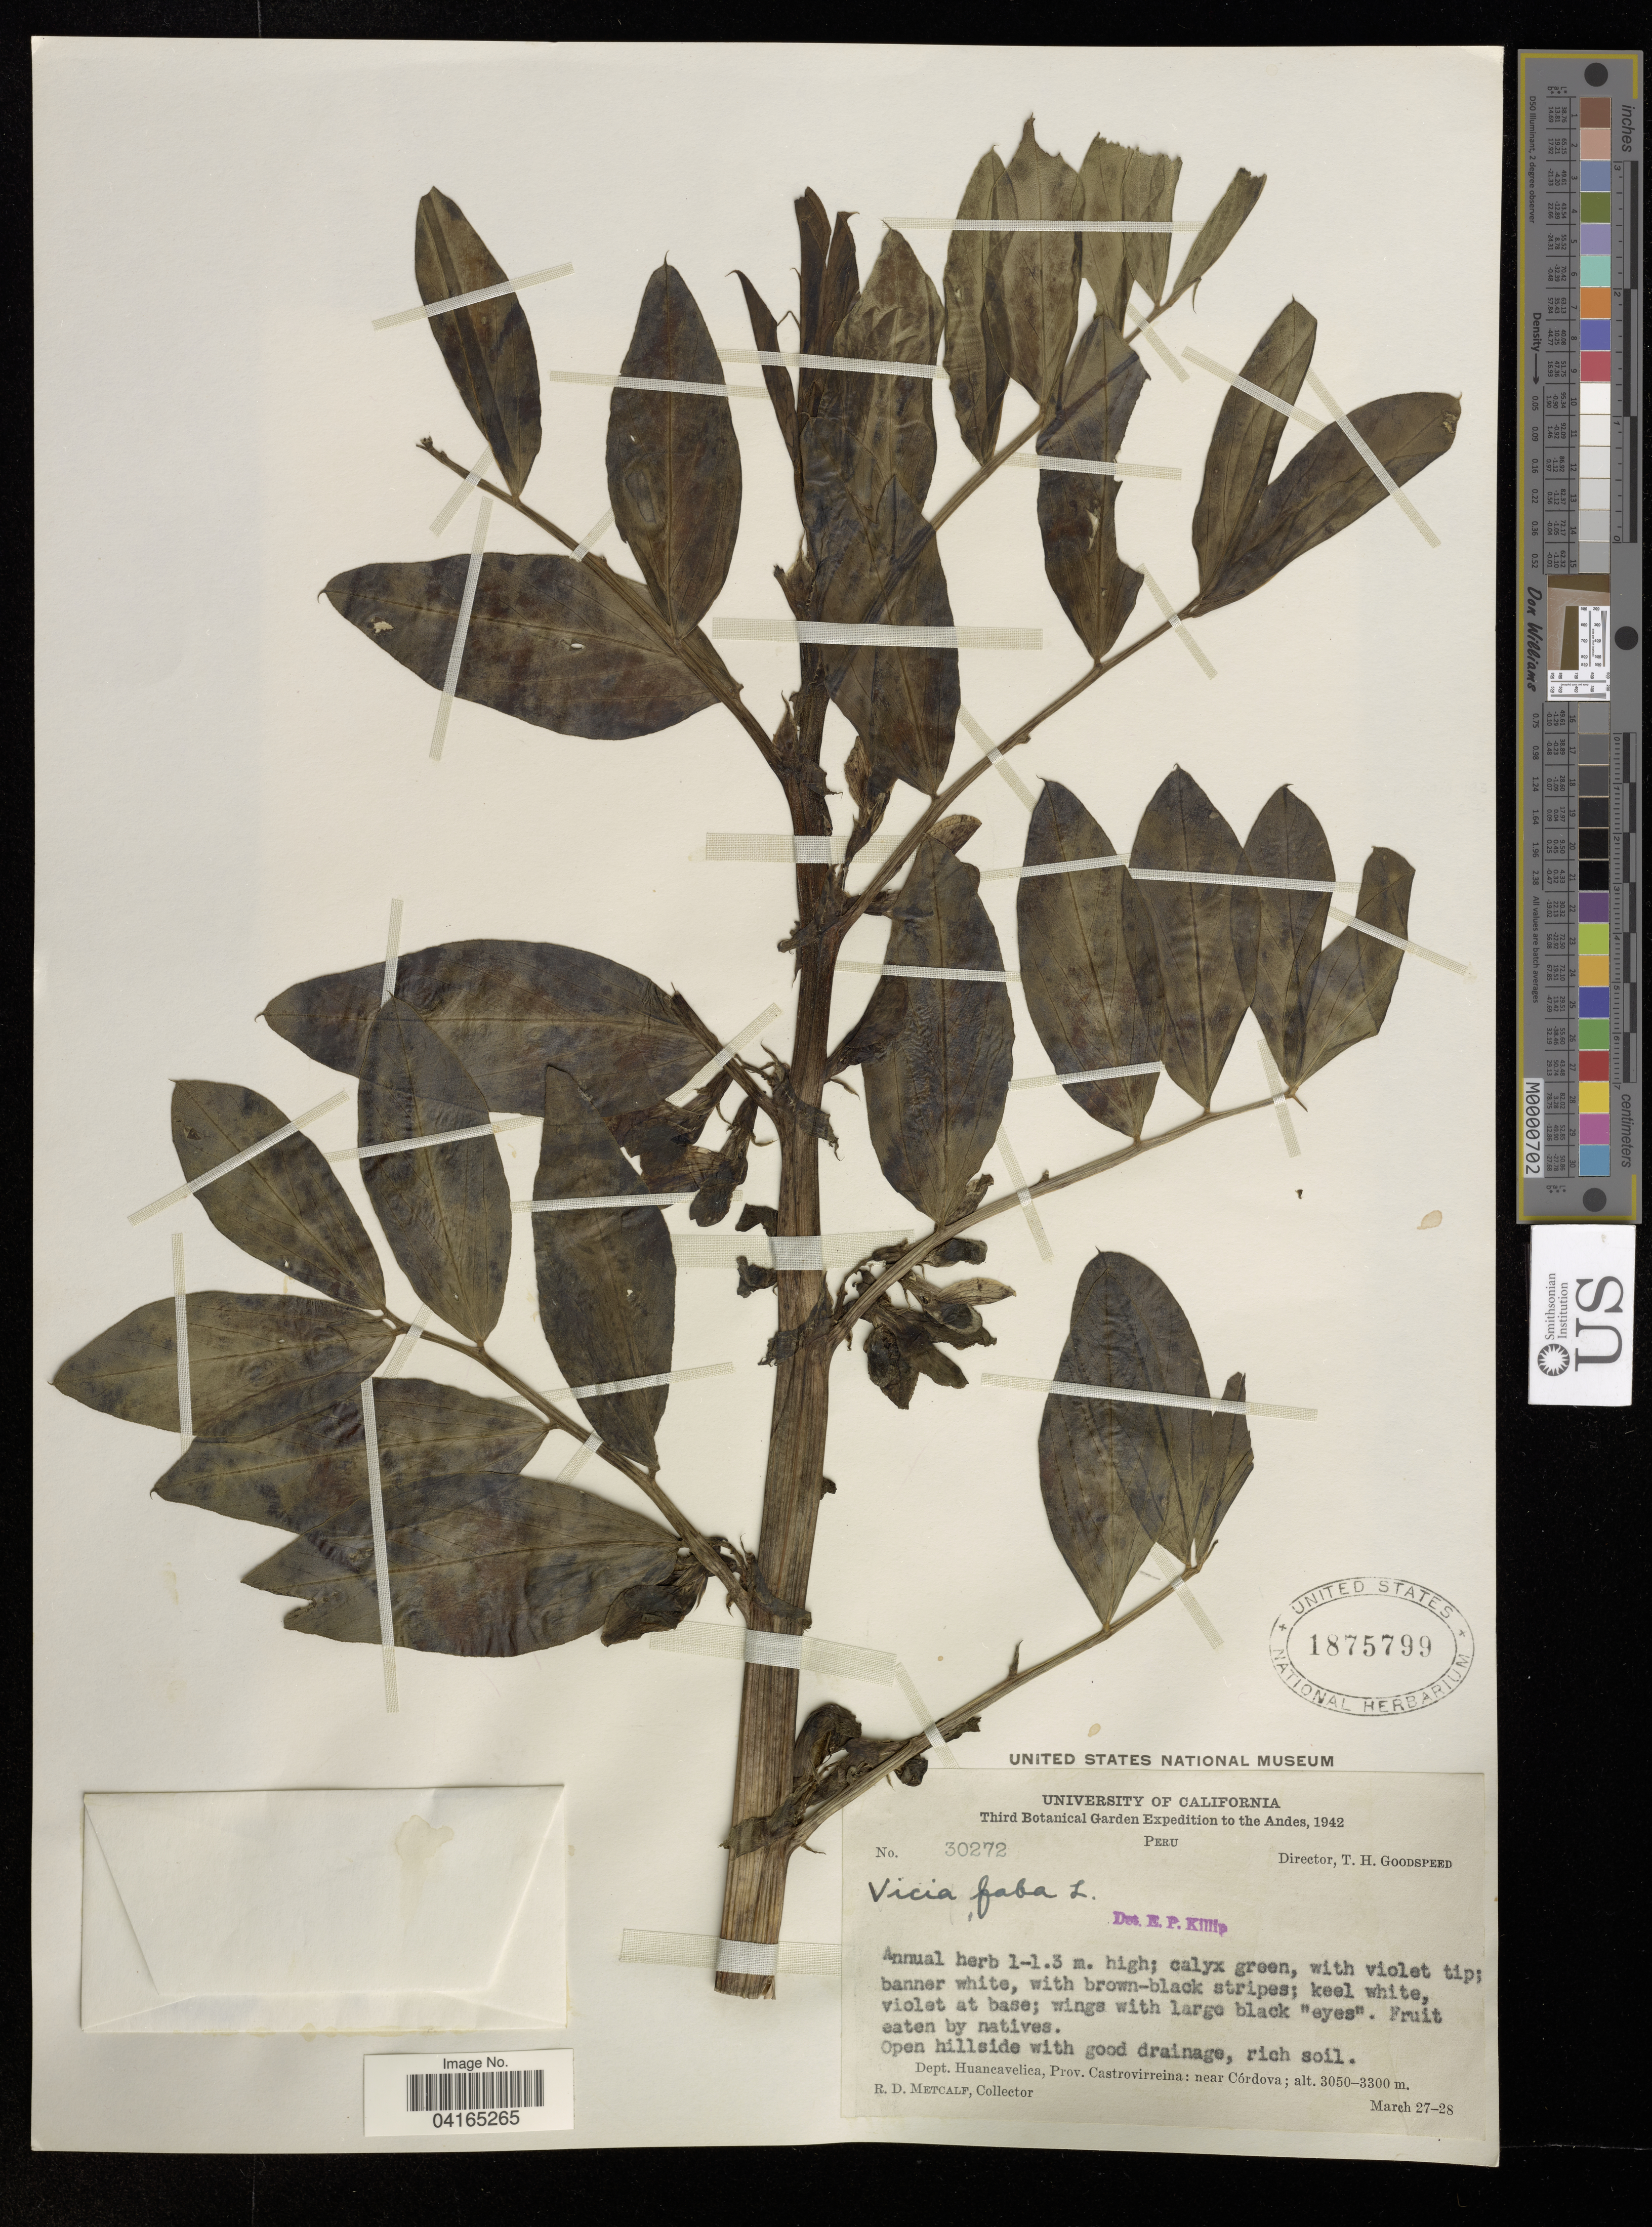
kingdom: Plantae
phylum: Tracheophyta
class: Magnoliopsida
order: Fabales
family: Fabaceae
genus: Vicia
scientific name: Vicia faba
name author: L.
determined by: Hechenleitner, Paulina, RBG Edinburgh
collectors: R. D. Metcalf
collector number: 30272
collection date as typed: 3/27 -3/28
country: Peru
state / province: Huancavelica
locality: The Andes. Dept. Huancavelica, Prov. Castrovirreina: near Córdova.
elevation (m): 3050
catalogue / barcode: US 1875799